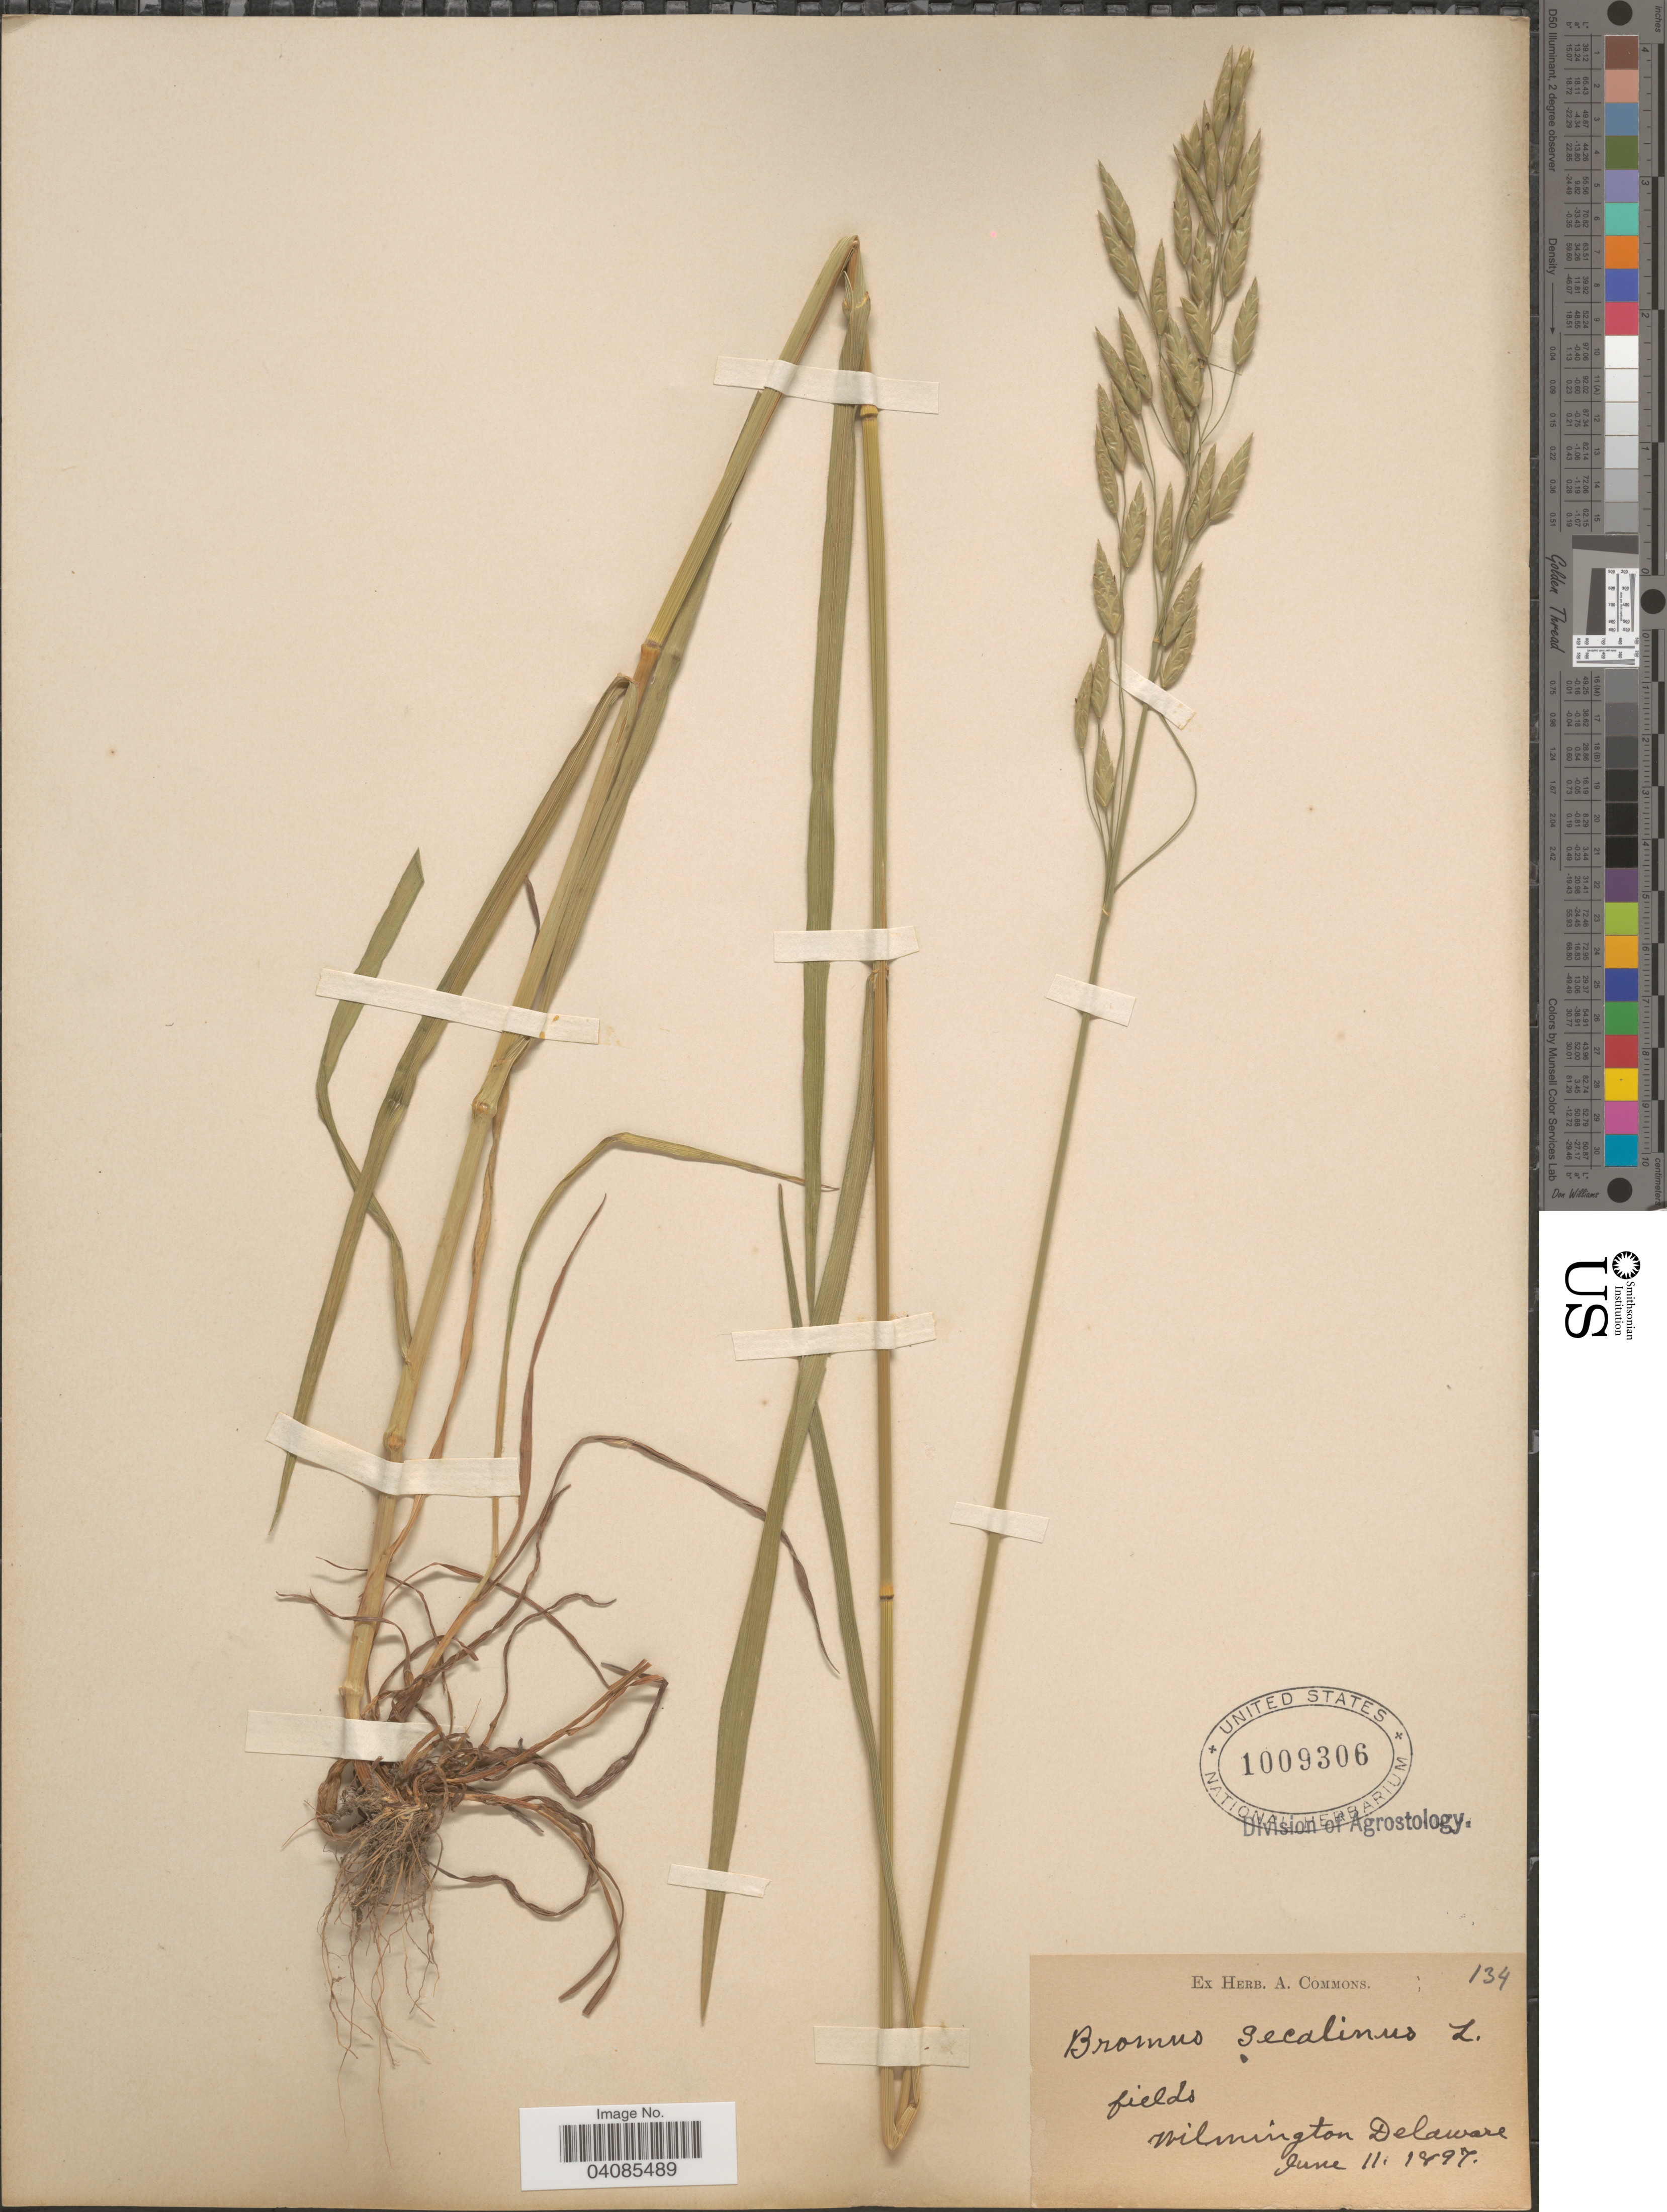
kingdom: Plantae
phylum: Tracheophyta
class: Liliopsida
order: Poales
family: Poaceae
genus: Bromus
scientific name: Bromus secalinus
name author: L.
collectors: ex herb. A. Commons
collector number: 134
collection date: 1897-06-11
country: United States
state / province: Delaware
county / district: New Castle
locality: Fields, Wilmington.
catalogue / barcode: US 1009306